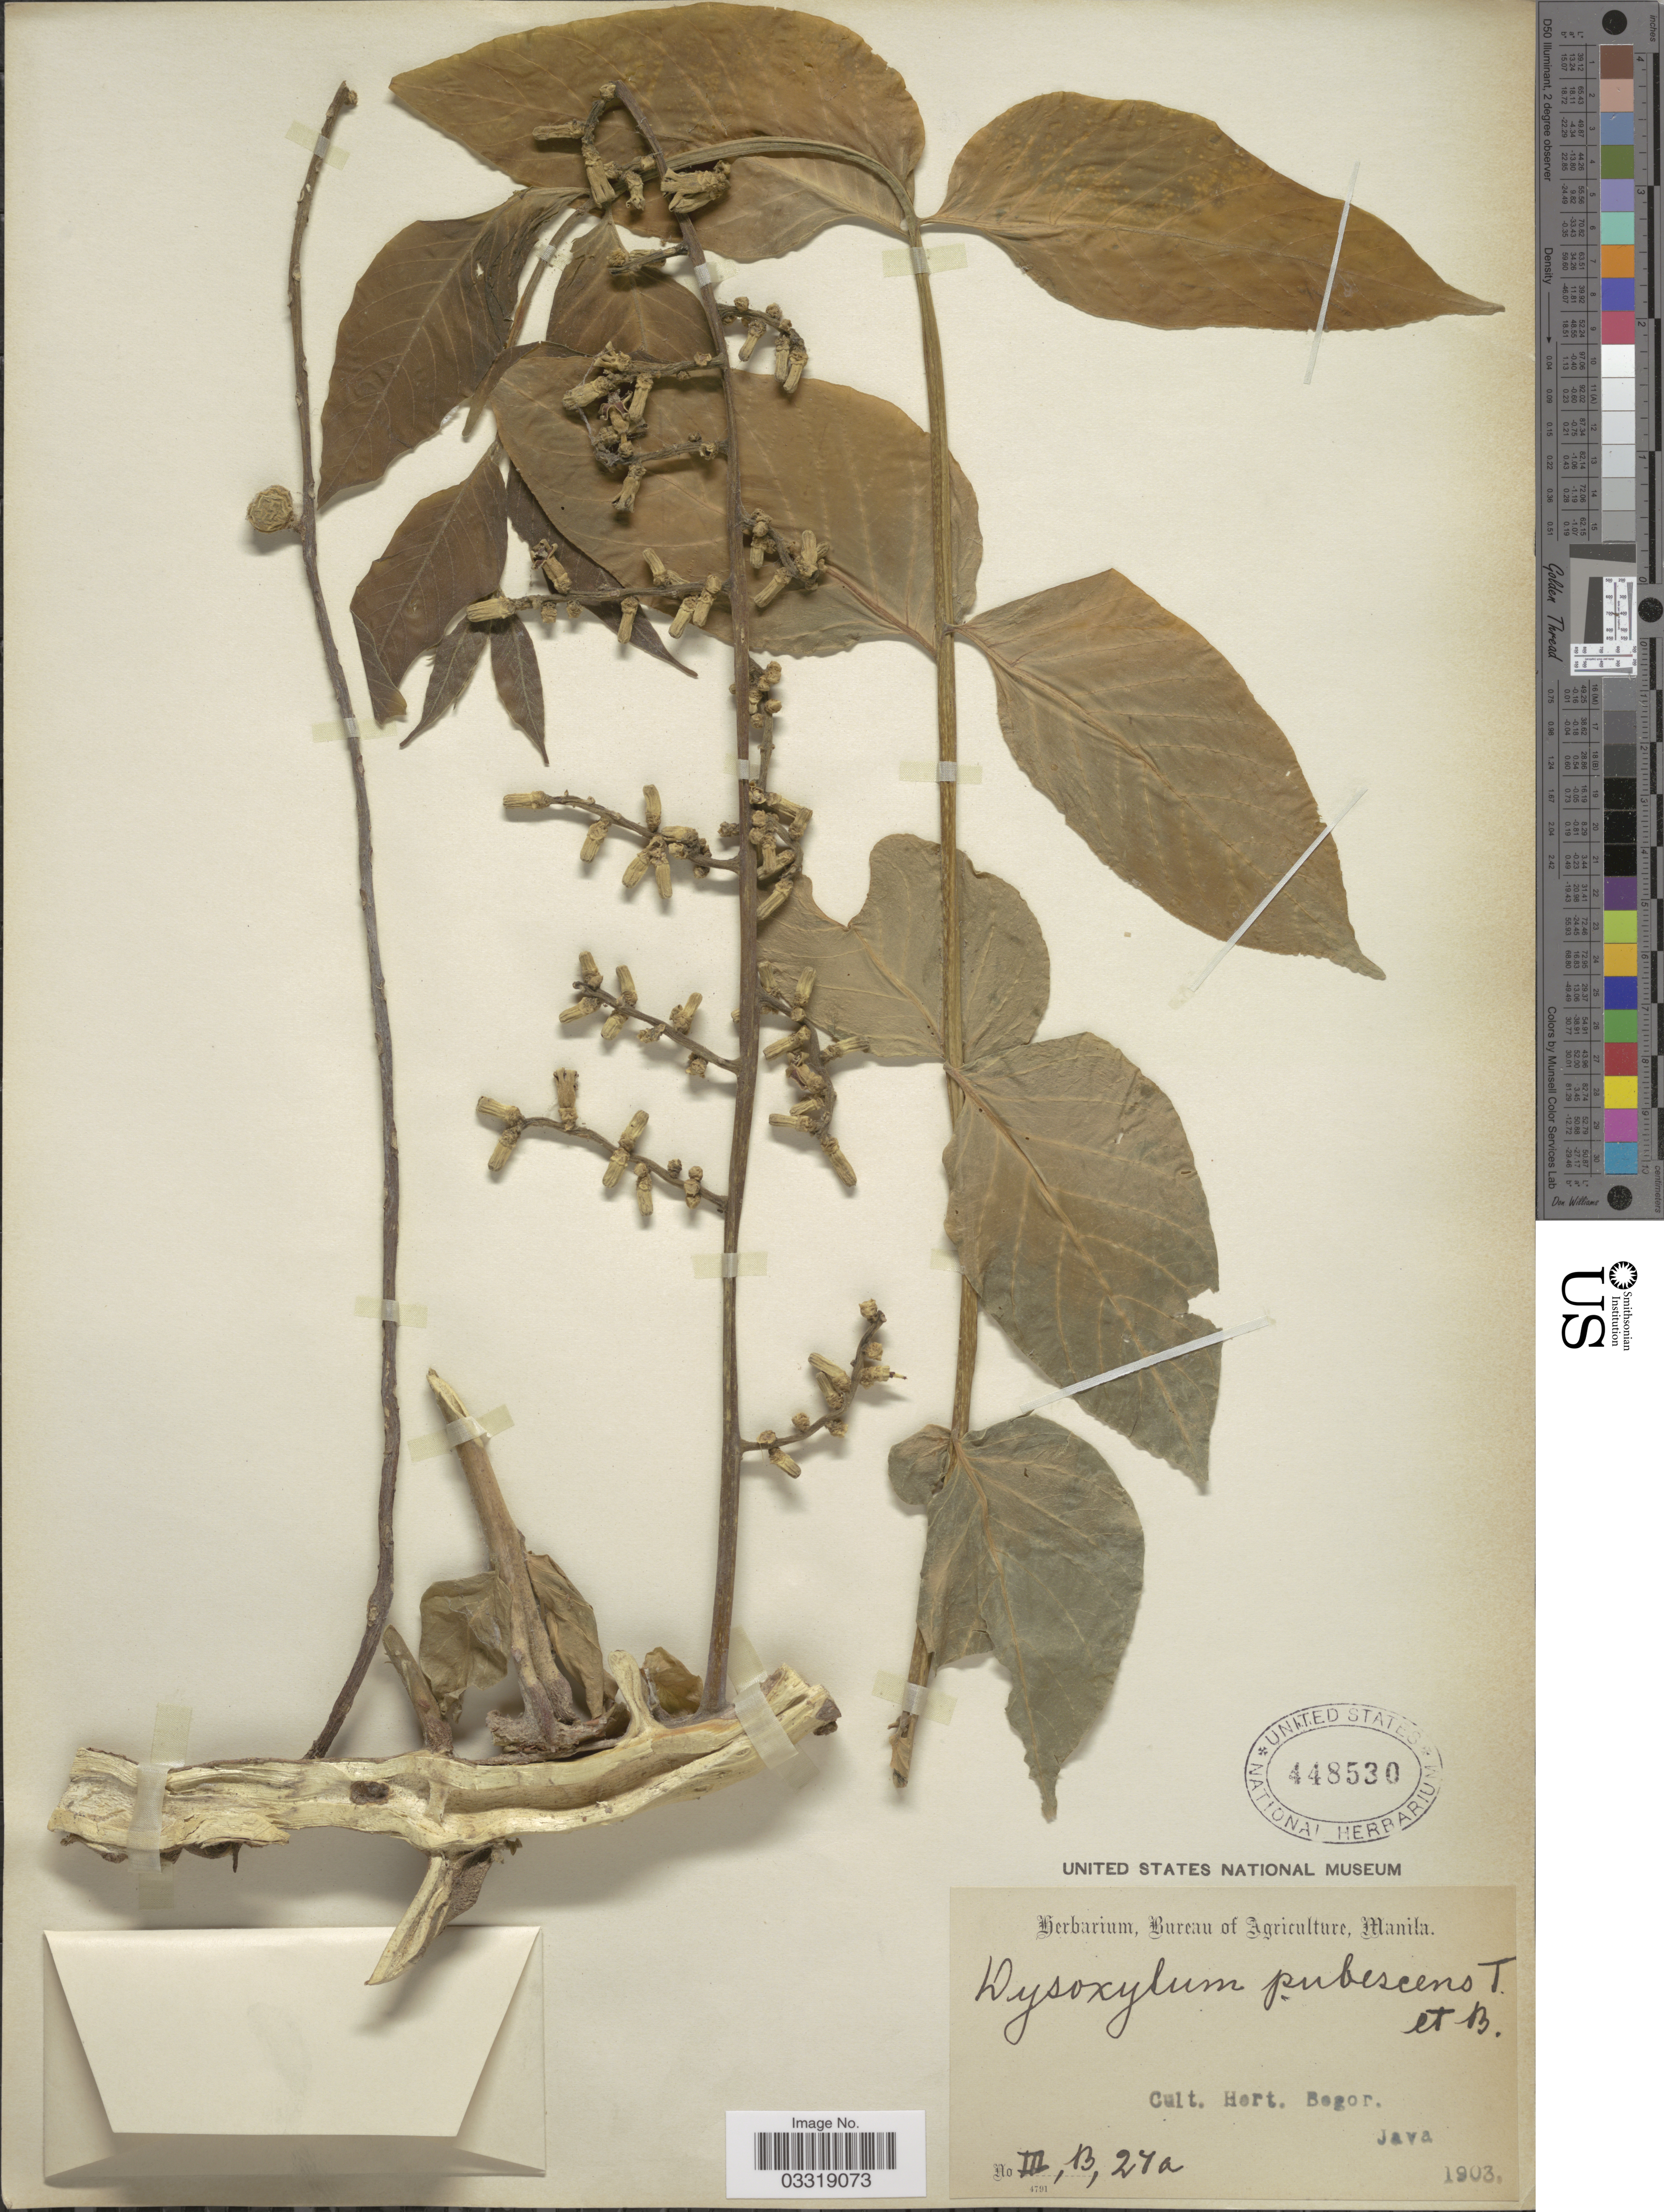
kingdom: Plantae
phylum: Tracheophyta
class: Magnoliopsida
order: Sapindales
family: Meliaceae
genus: Didymocheton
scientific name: Didymocheton gaudichaudianus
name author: A. Juss.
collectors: ex Herb. Bur. Agric. Manila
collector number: III,B,27a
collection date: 1903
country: Indonesia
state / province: Java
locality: Cult. Hort. Bogor.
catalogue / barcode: US 448530